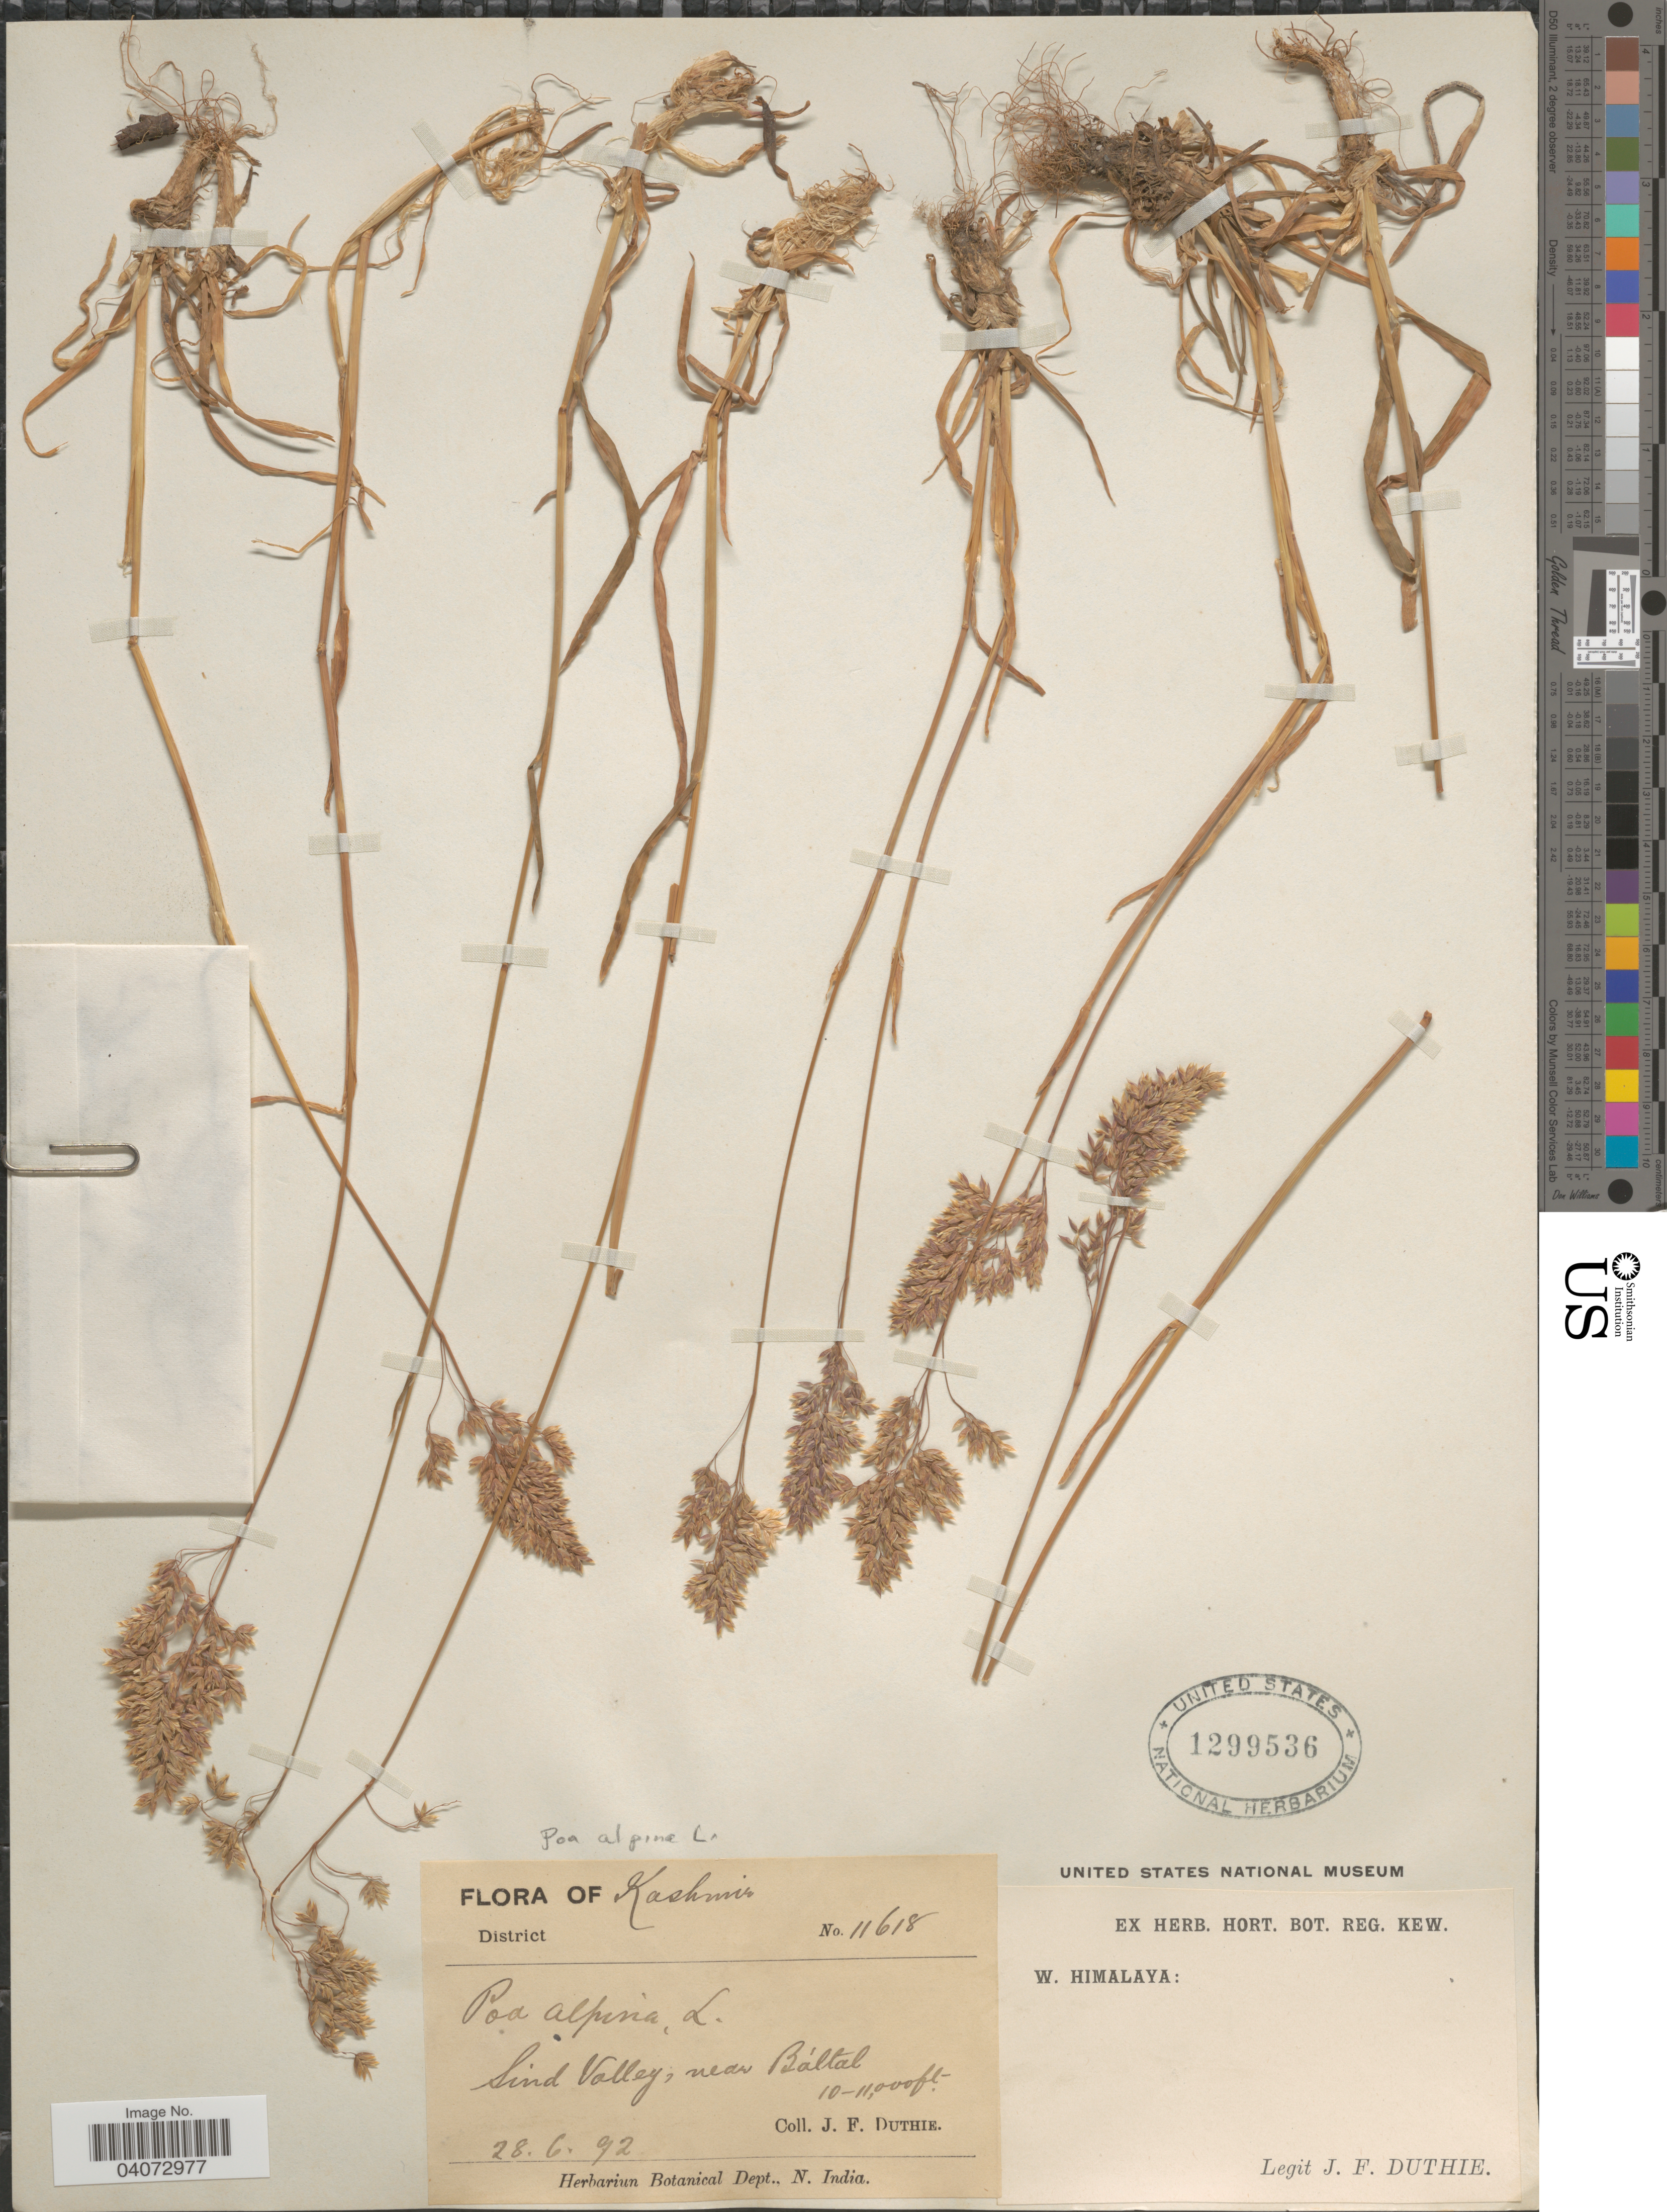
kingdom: Plantae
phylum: Tracheophyta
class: Liliopsida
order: Poales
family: Poaceae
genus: Poa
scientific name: Poa alpina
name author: L.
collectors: J. F. Duthie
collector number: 11618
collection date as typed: Transcribed d/m/y: 28/6/92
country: India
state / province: Jammu and Kashmir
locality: Kashmir. Sind Valley, near Báltal. W. Himalaya.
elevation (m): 3048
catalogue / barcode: US 1299536